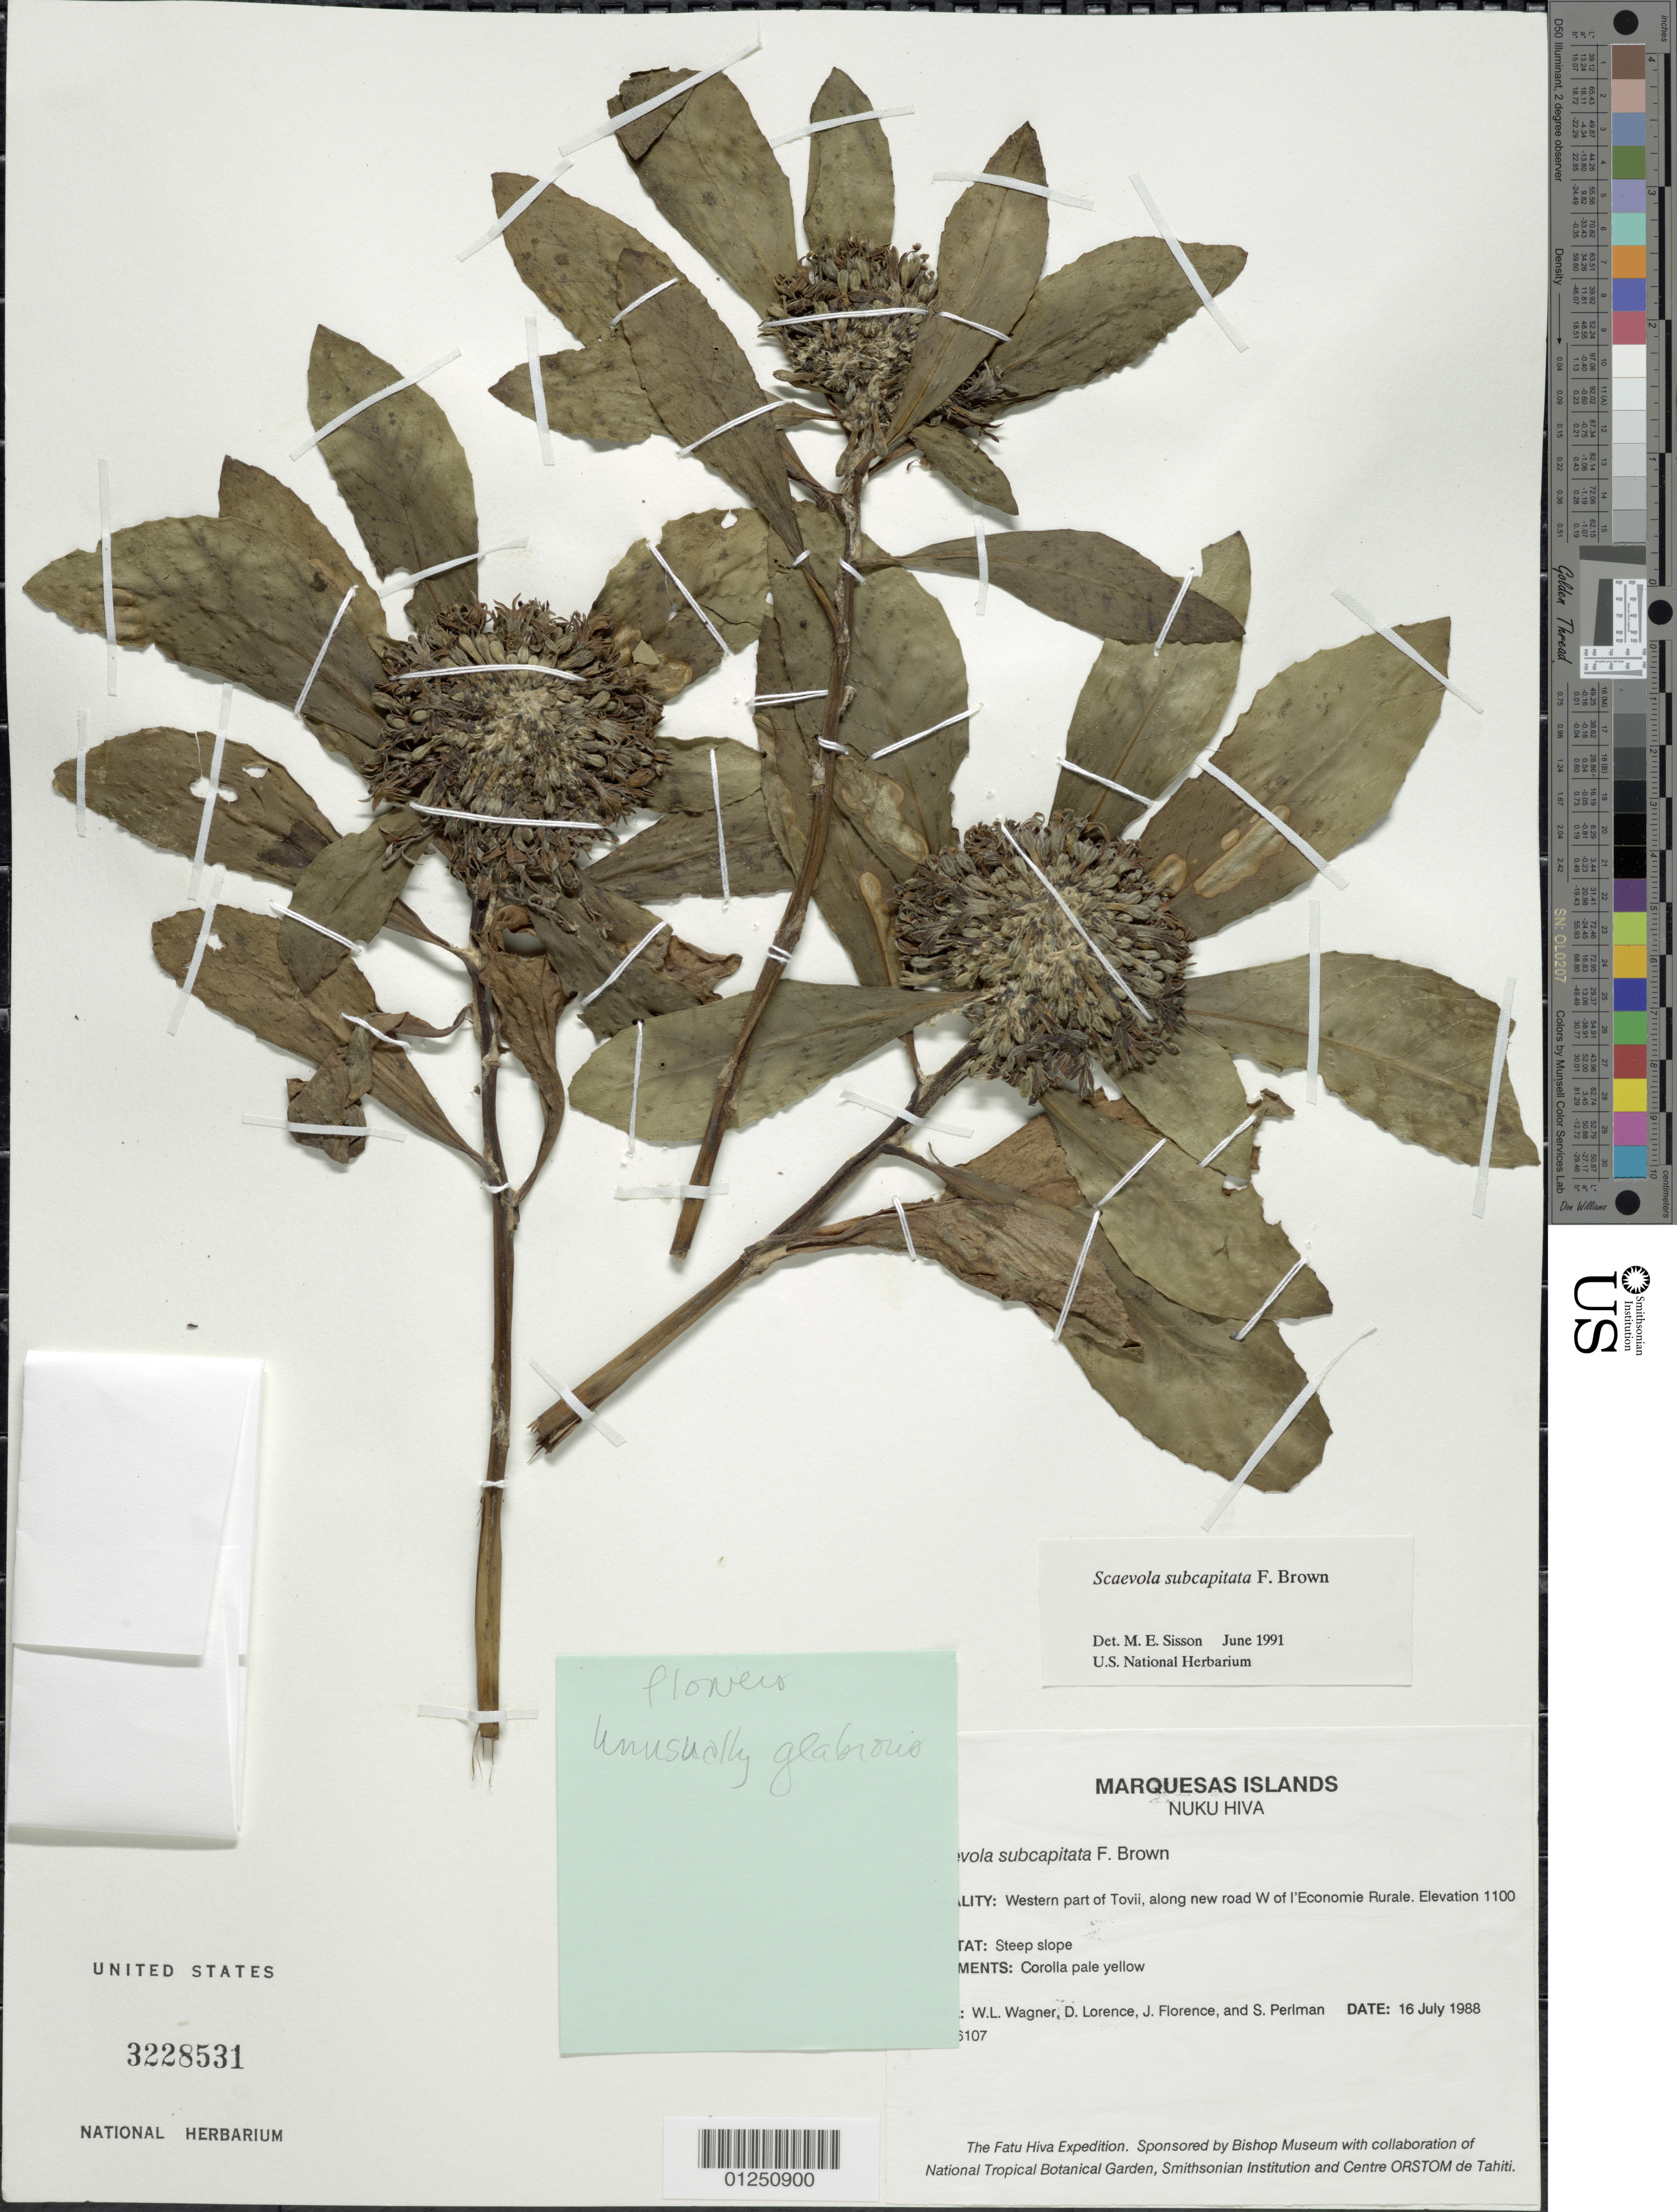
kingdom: Plantae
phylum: Tracheophyta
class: Magnoliopsida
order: Asterales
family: Goodeniaceae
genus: Scaevola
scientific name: Scaevola subcapitata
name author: F. Br.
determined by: Florence, J.; Wagner, W. L.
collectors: W. L. Wagner, D. Lorence & et al.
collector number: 6107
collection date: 1988-07-16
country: French Polynesia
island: Nuku Hiva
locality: W part of Toovii, along new road W of l'Economie Rurale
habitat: Steep slope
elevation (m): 1100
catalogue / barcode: US 3228531